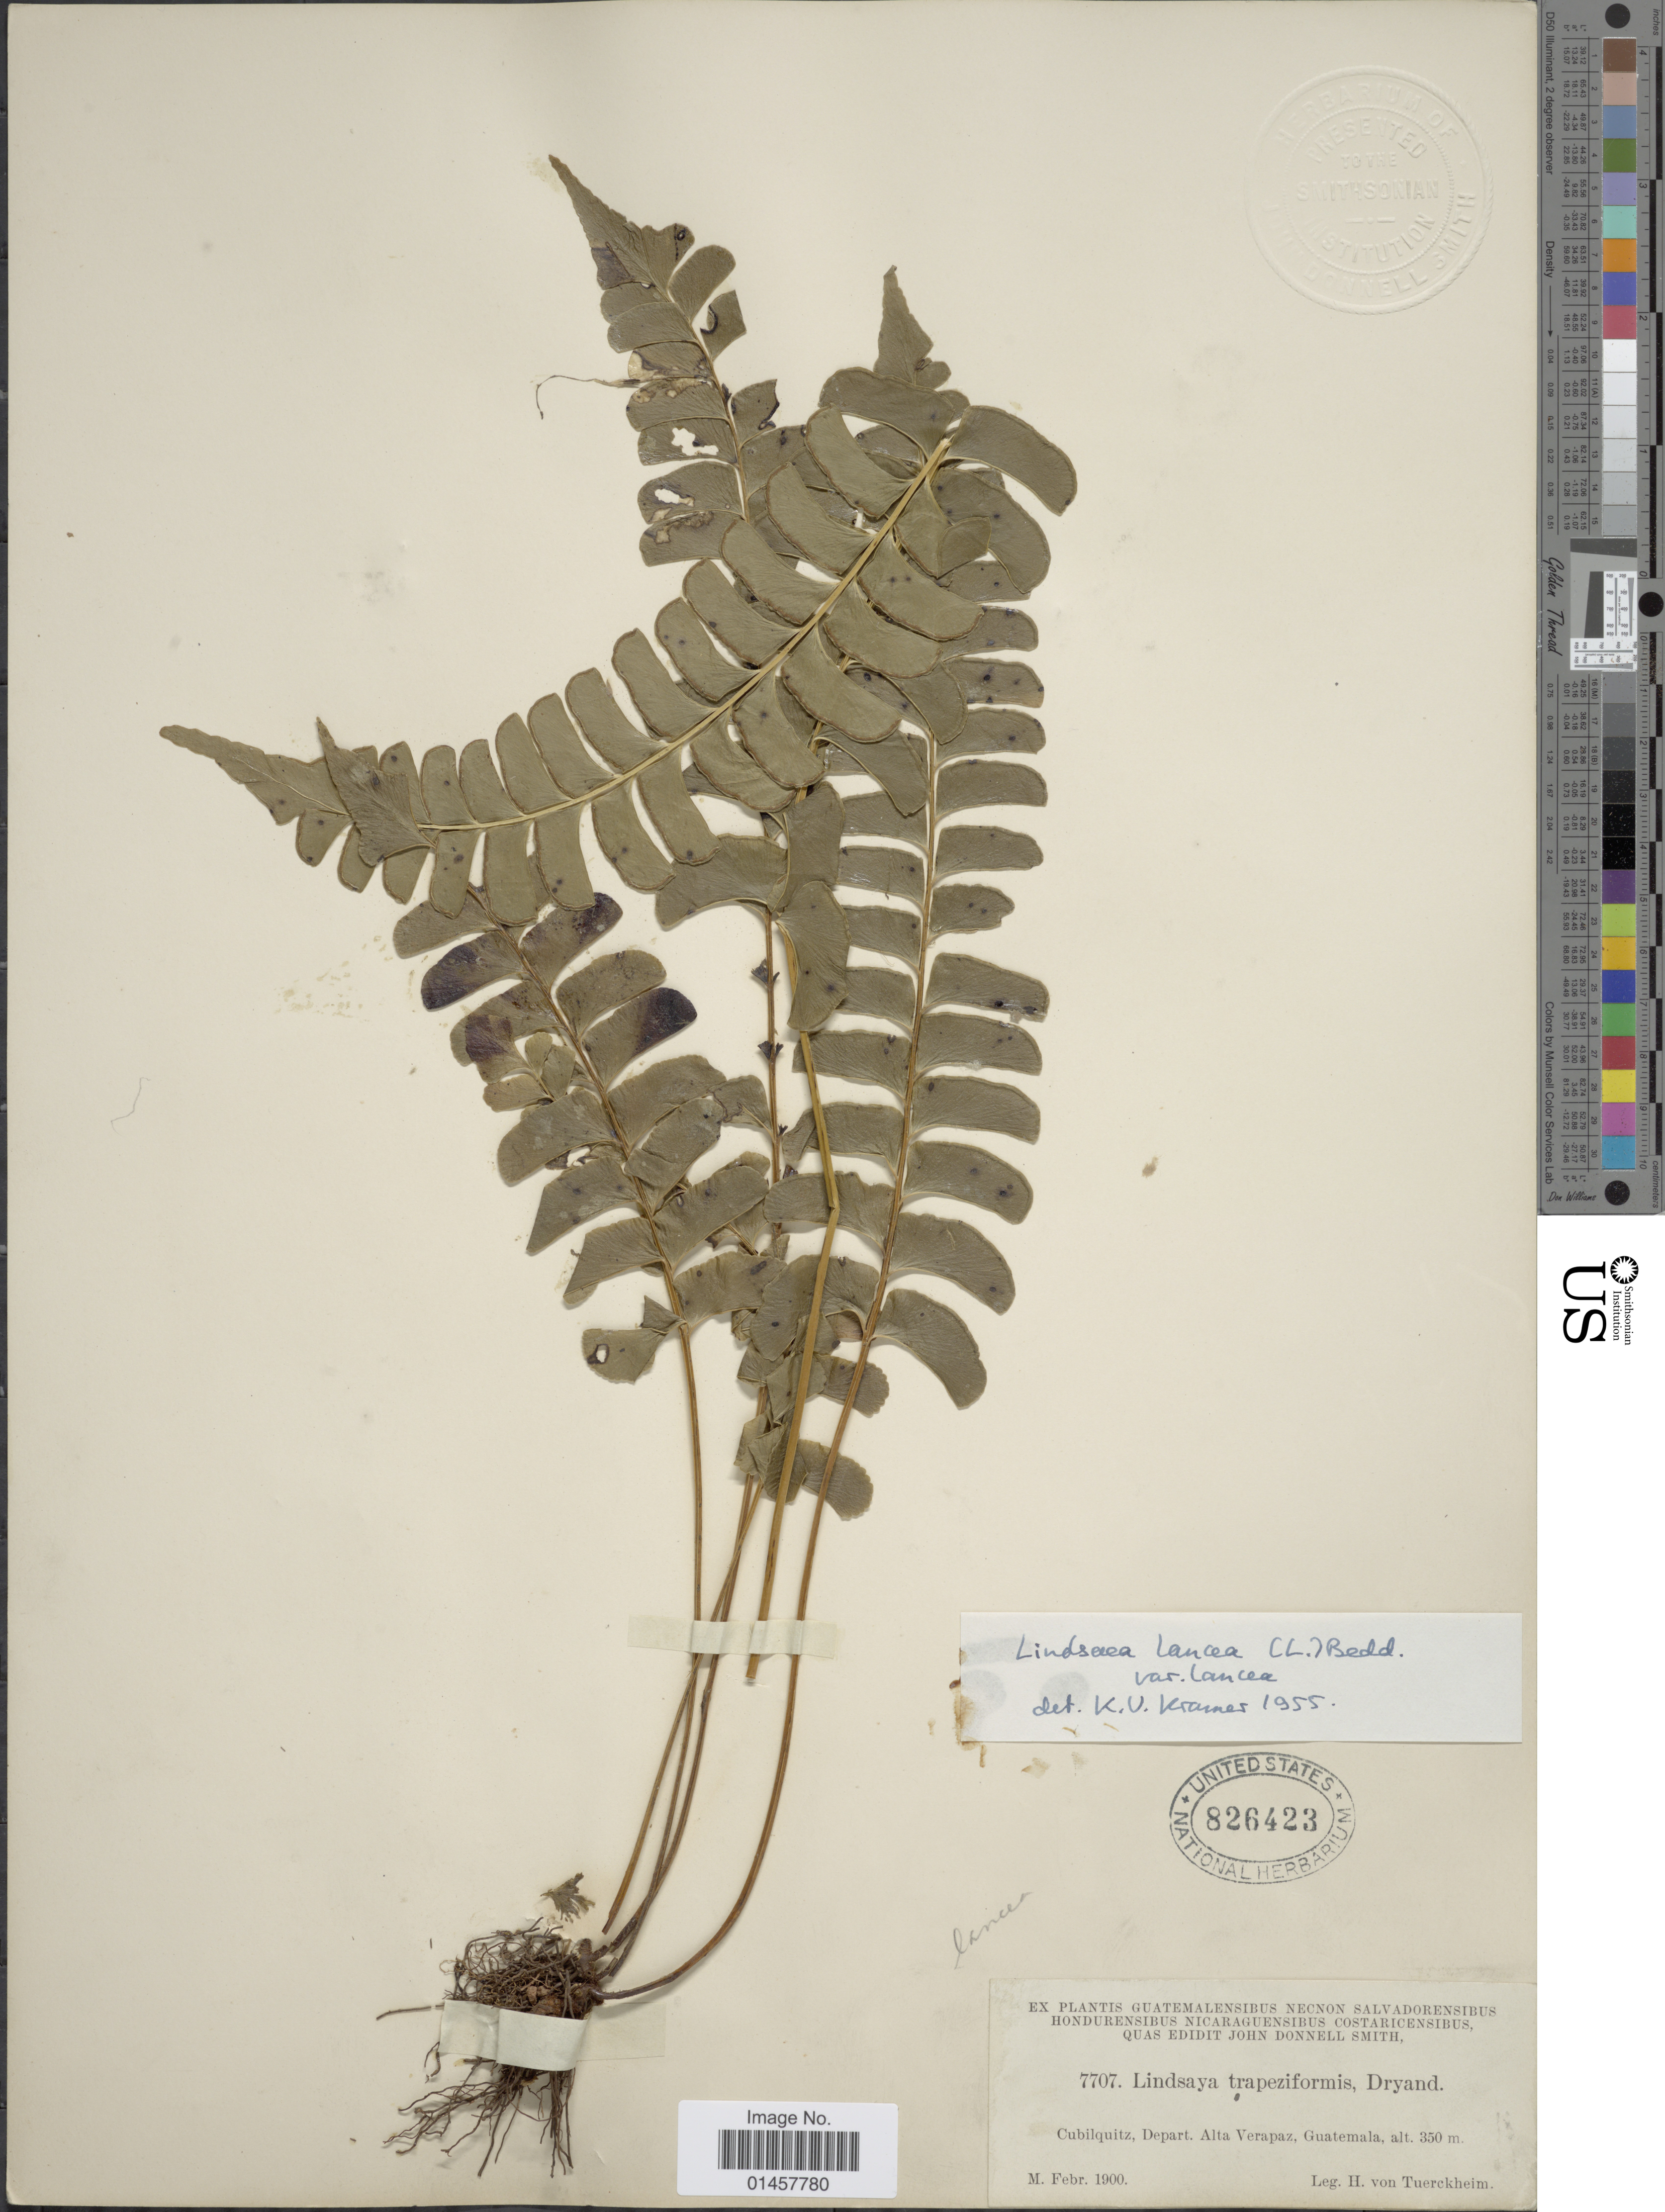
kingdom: Plantae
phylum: Tracheophyta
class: Polypodiopsida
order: Polypodiales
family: Lindsaeaceae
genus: Lindsaea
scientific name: Lindsaea lancea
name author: (L.) Bedd.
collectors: H. von Tuerckheim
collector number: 7707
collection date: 1900-02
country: Guatemala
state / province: Alta Verapaz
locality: Cubilquitz, Depart. Alta Verapaz, Guatemala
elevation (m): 350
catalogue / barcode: US 826423